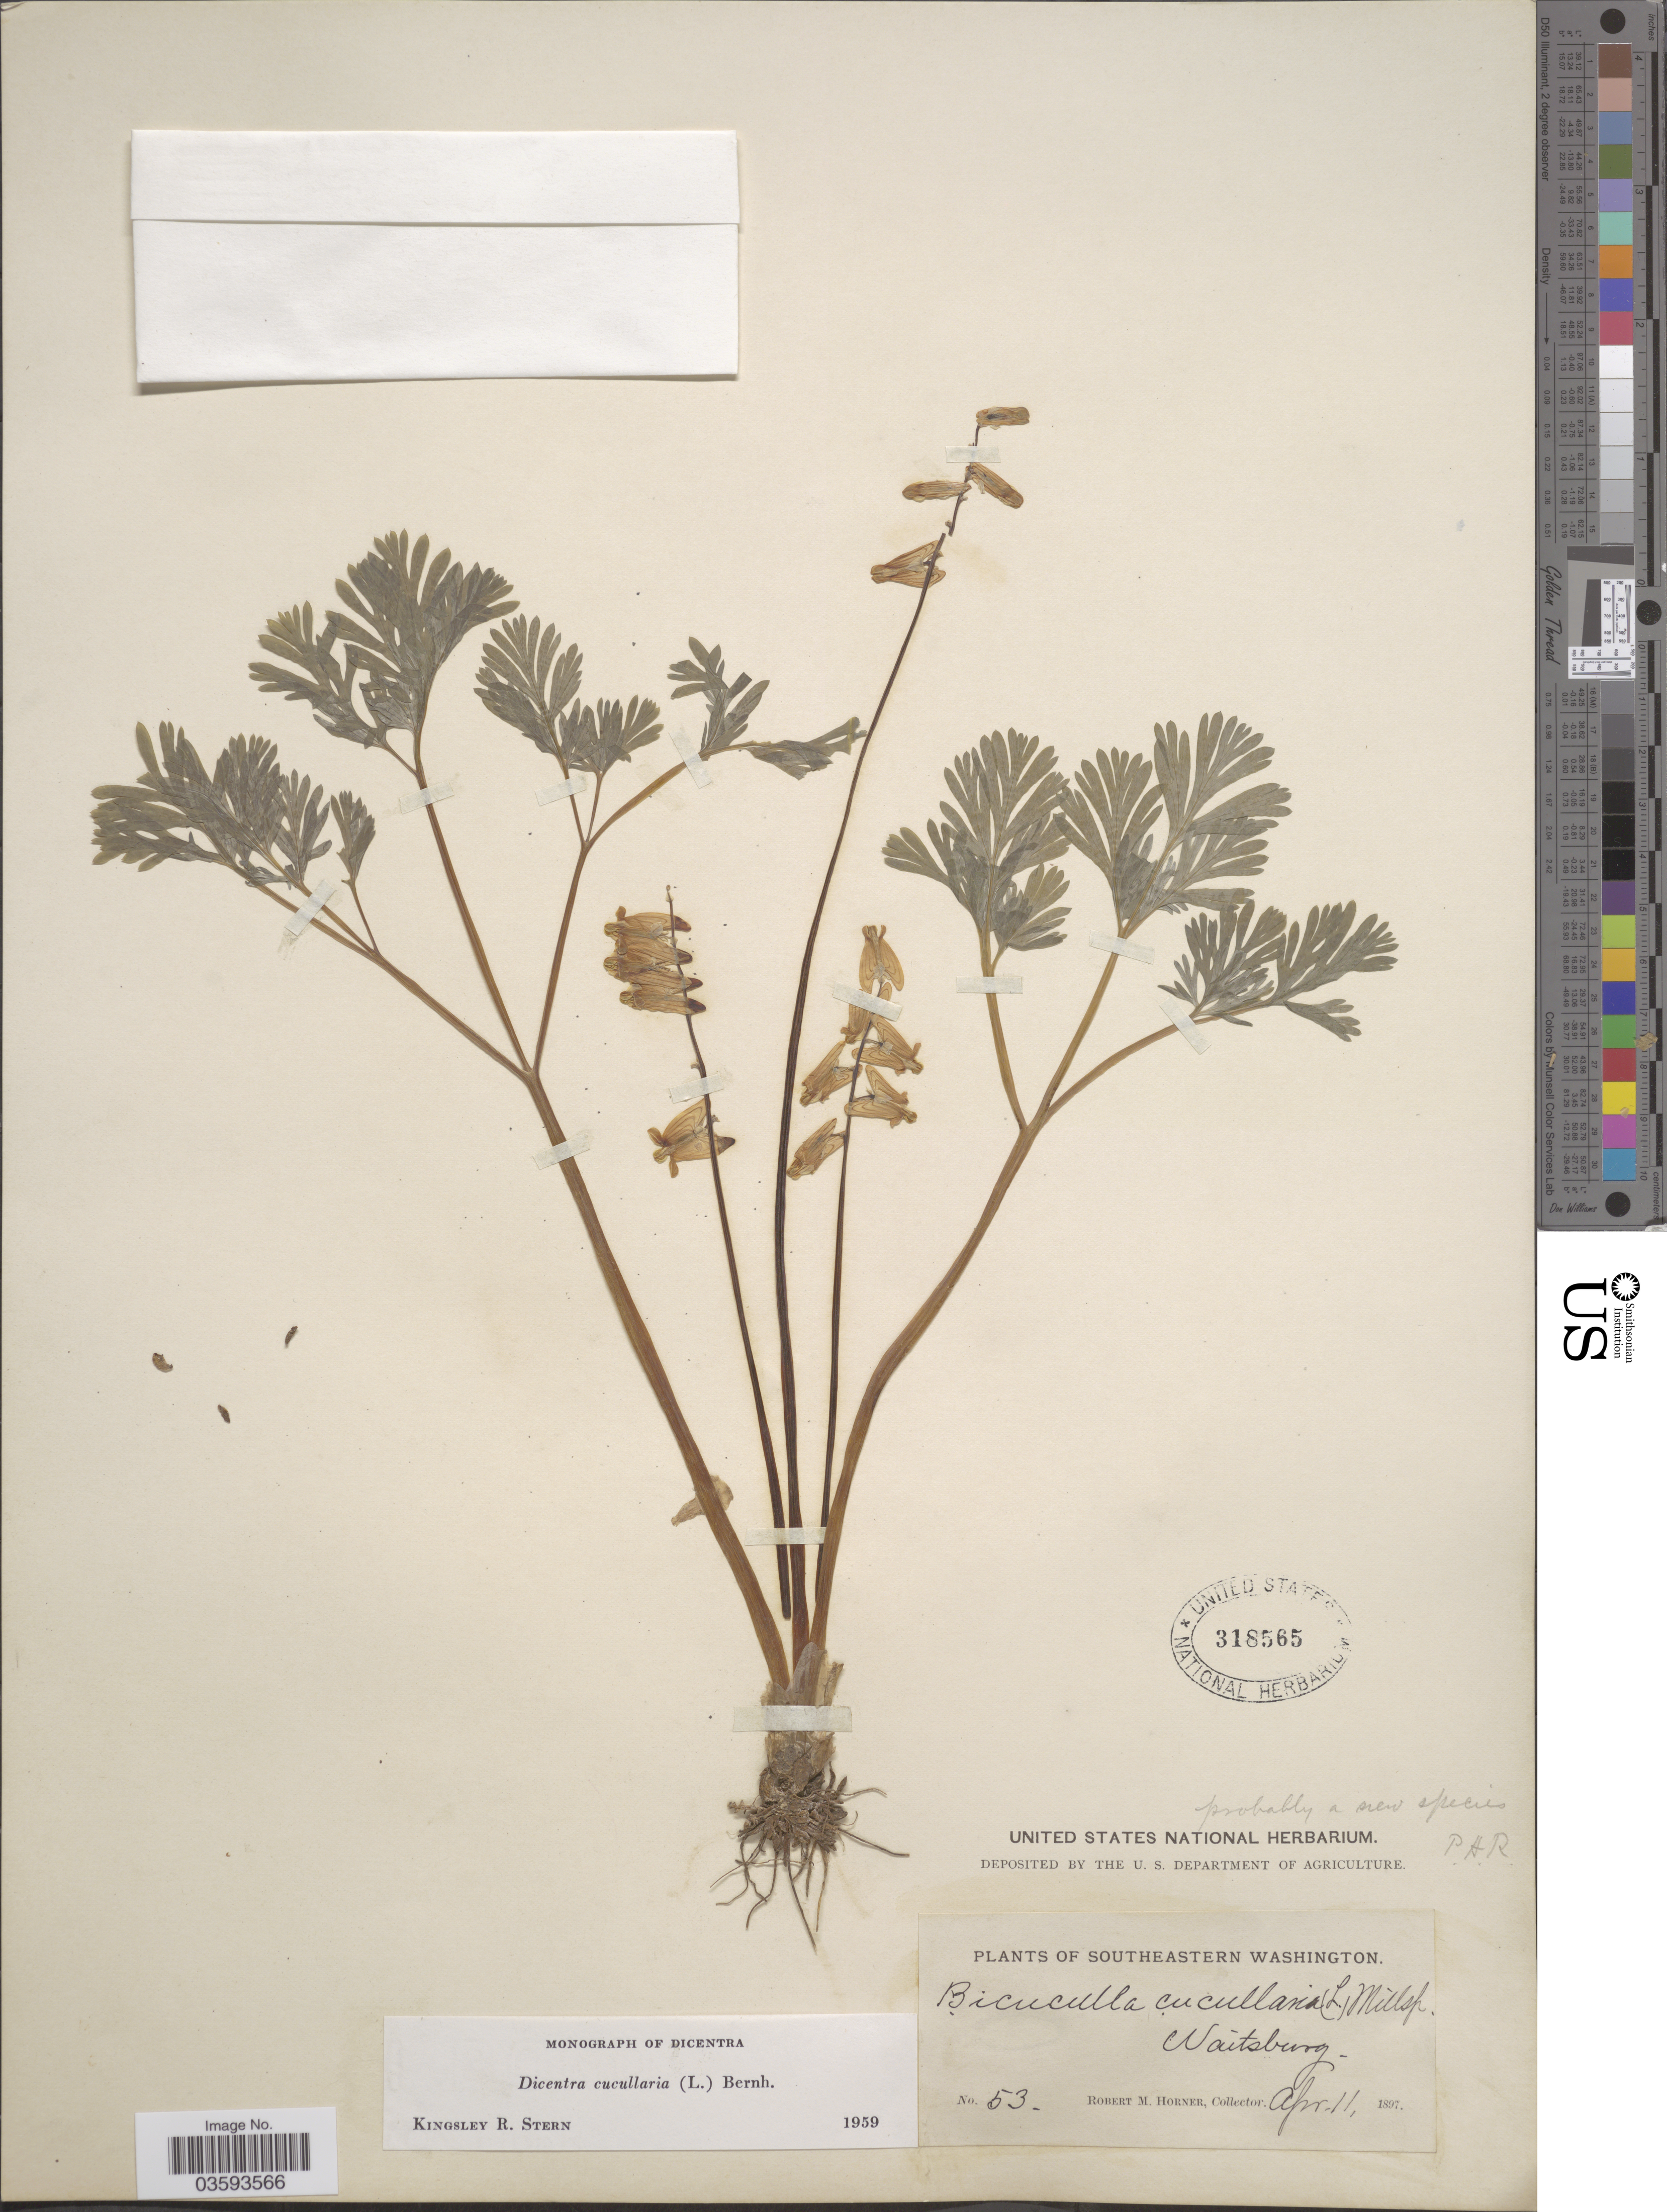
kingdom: Plantae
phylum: Tracheophyta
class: Magnoliopsida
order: Ranunculales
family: Papaveraceae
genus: Dicentra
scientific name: Dicentra cucullaria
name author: (L.) Bernh.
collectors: R. Horner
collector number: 53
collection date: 1897-04-11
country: United States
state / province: Washington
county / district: Walla Walla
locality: Southeastern Washington. Waitsburg.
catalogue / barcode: US 318565